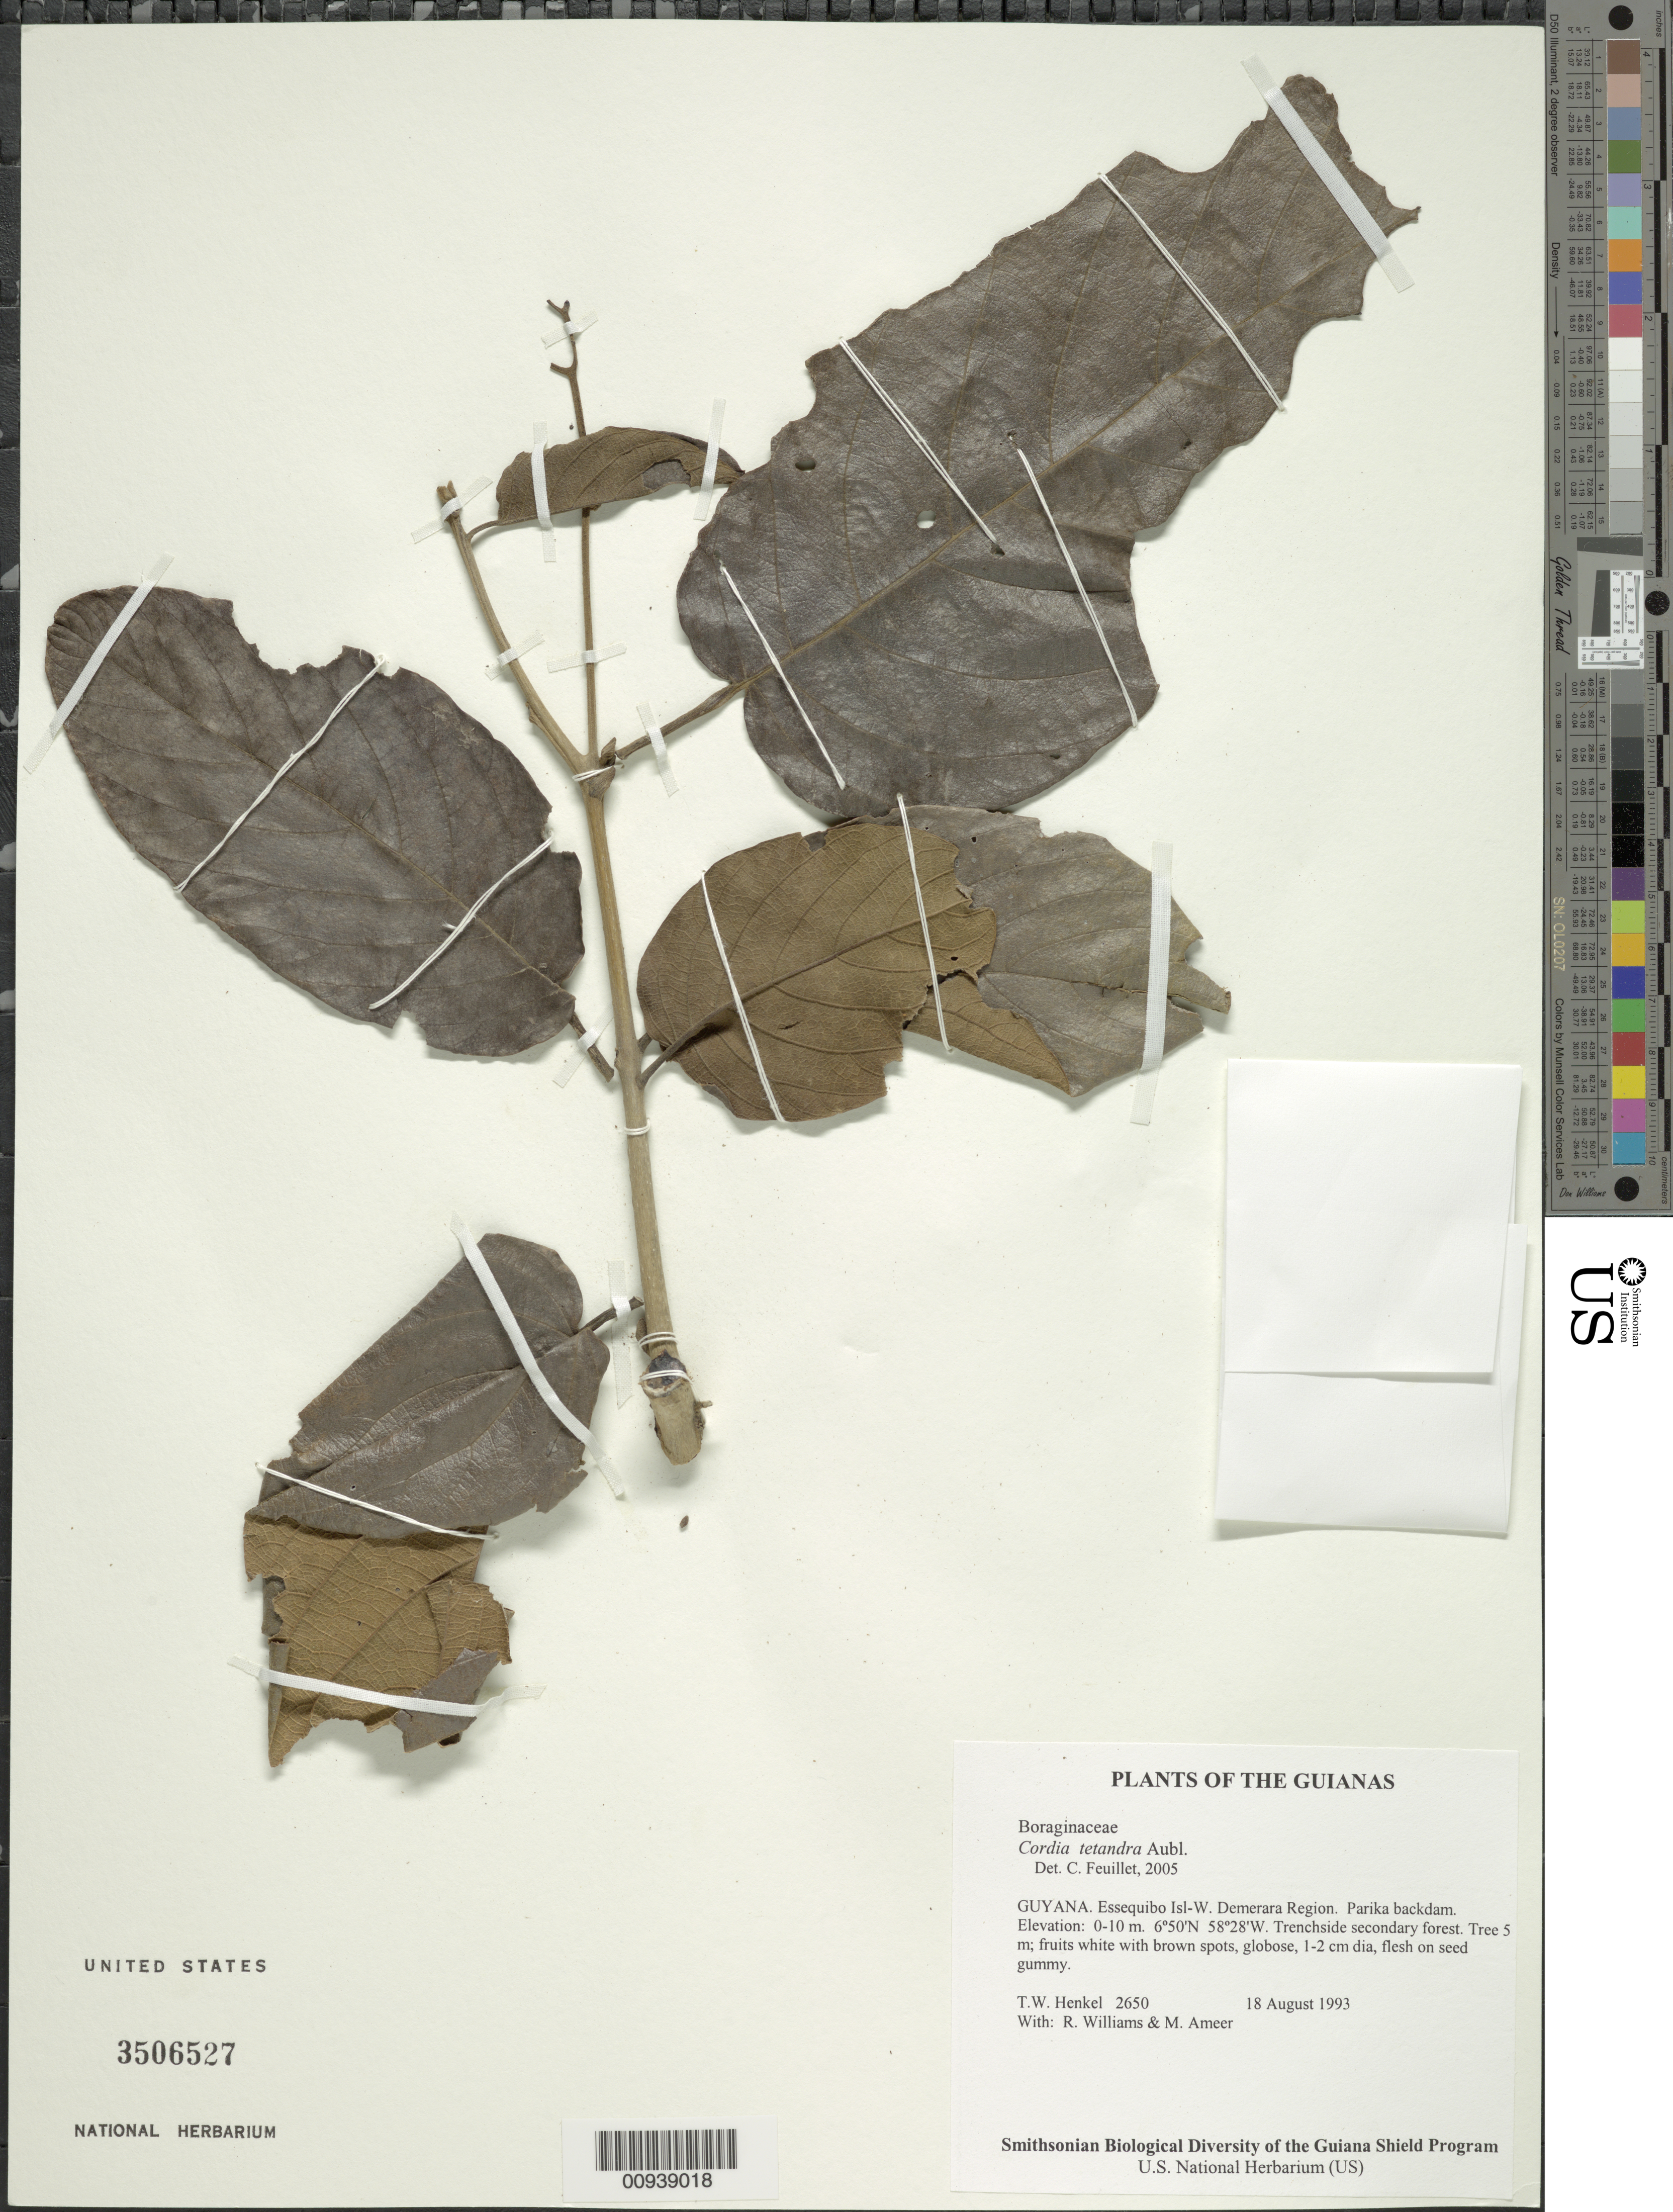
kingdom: Plantae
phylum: Tracheophyta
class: Magnoliopsida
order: Boraginales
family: Cordiaceae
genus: Cordia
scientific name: Cordia tetrandra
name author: Aubl.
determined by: Feuillet, C.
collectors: T. Henkel, R. Williams & M. Ameer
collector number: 2650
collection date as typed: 18 August 1993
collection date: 1993-08-18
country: Guyana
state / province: Essequibo Isl-W. Demerara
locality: Parika backdam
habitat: Trenchside secondary forest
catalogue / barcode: US 3506527